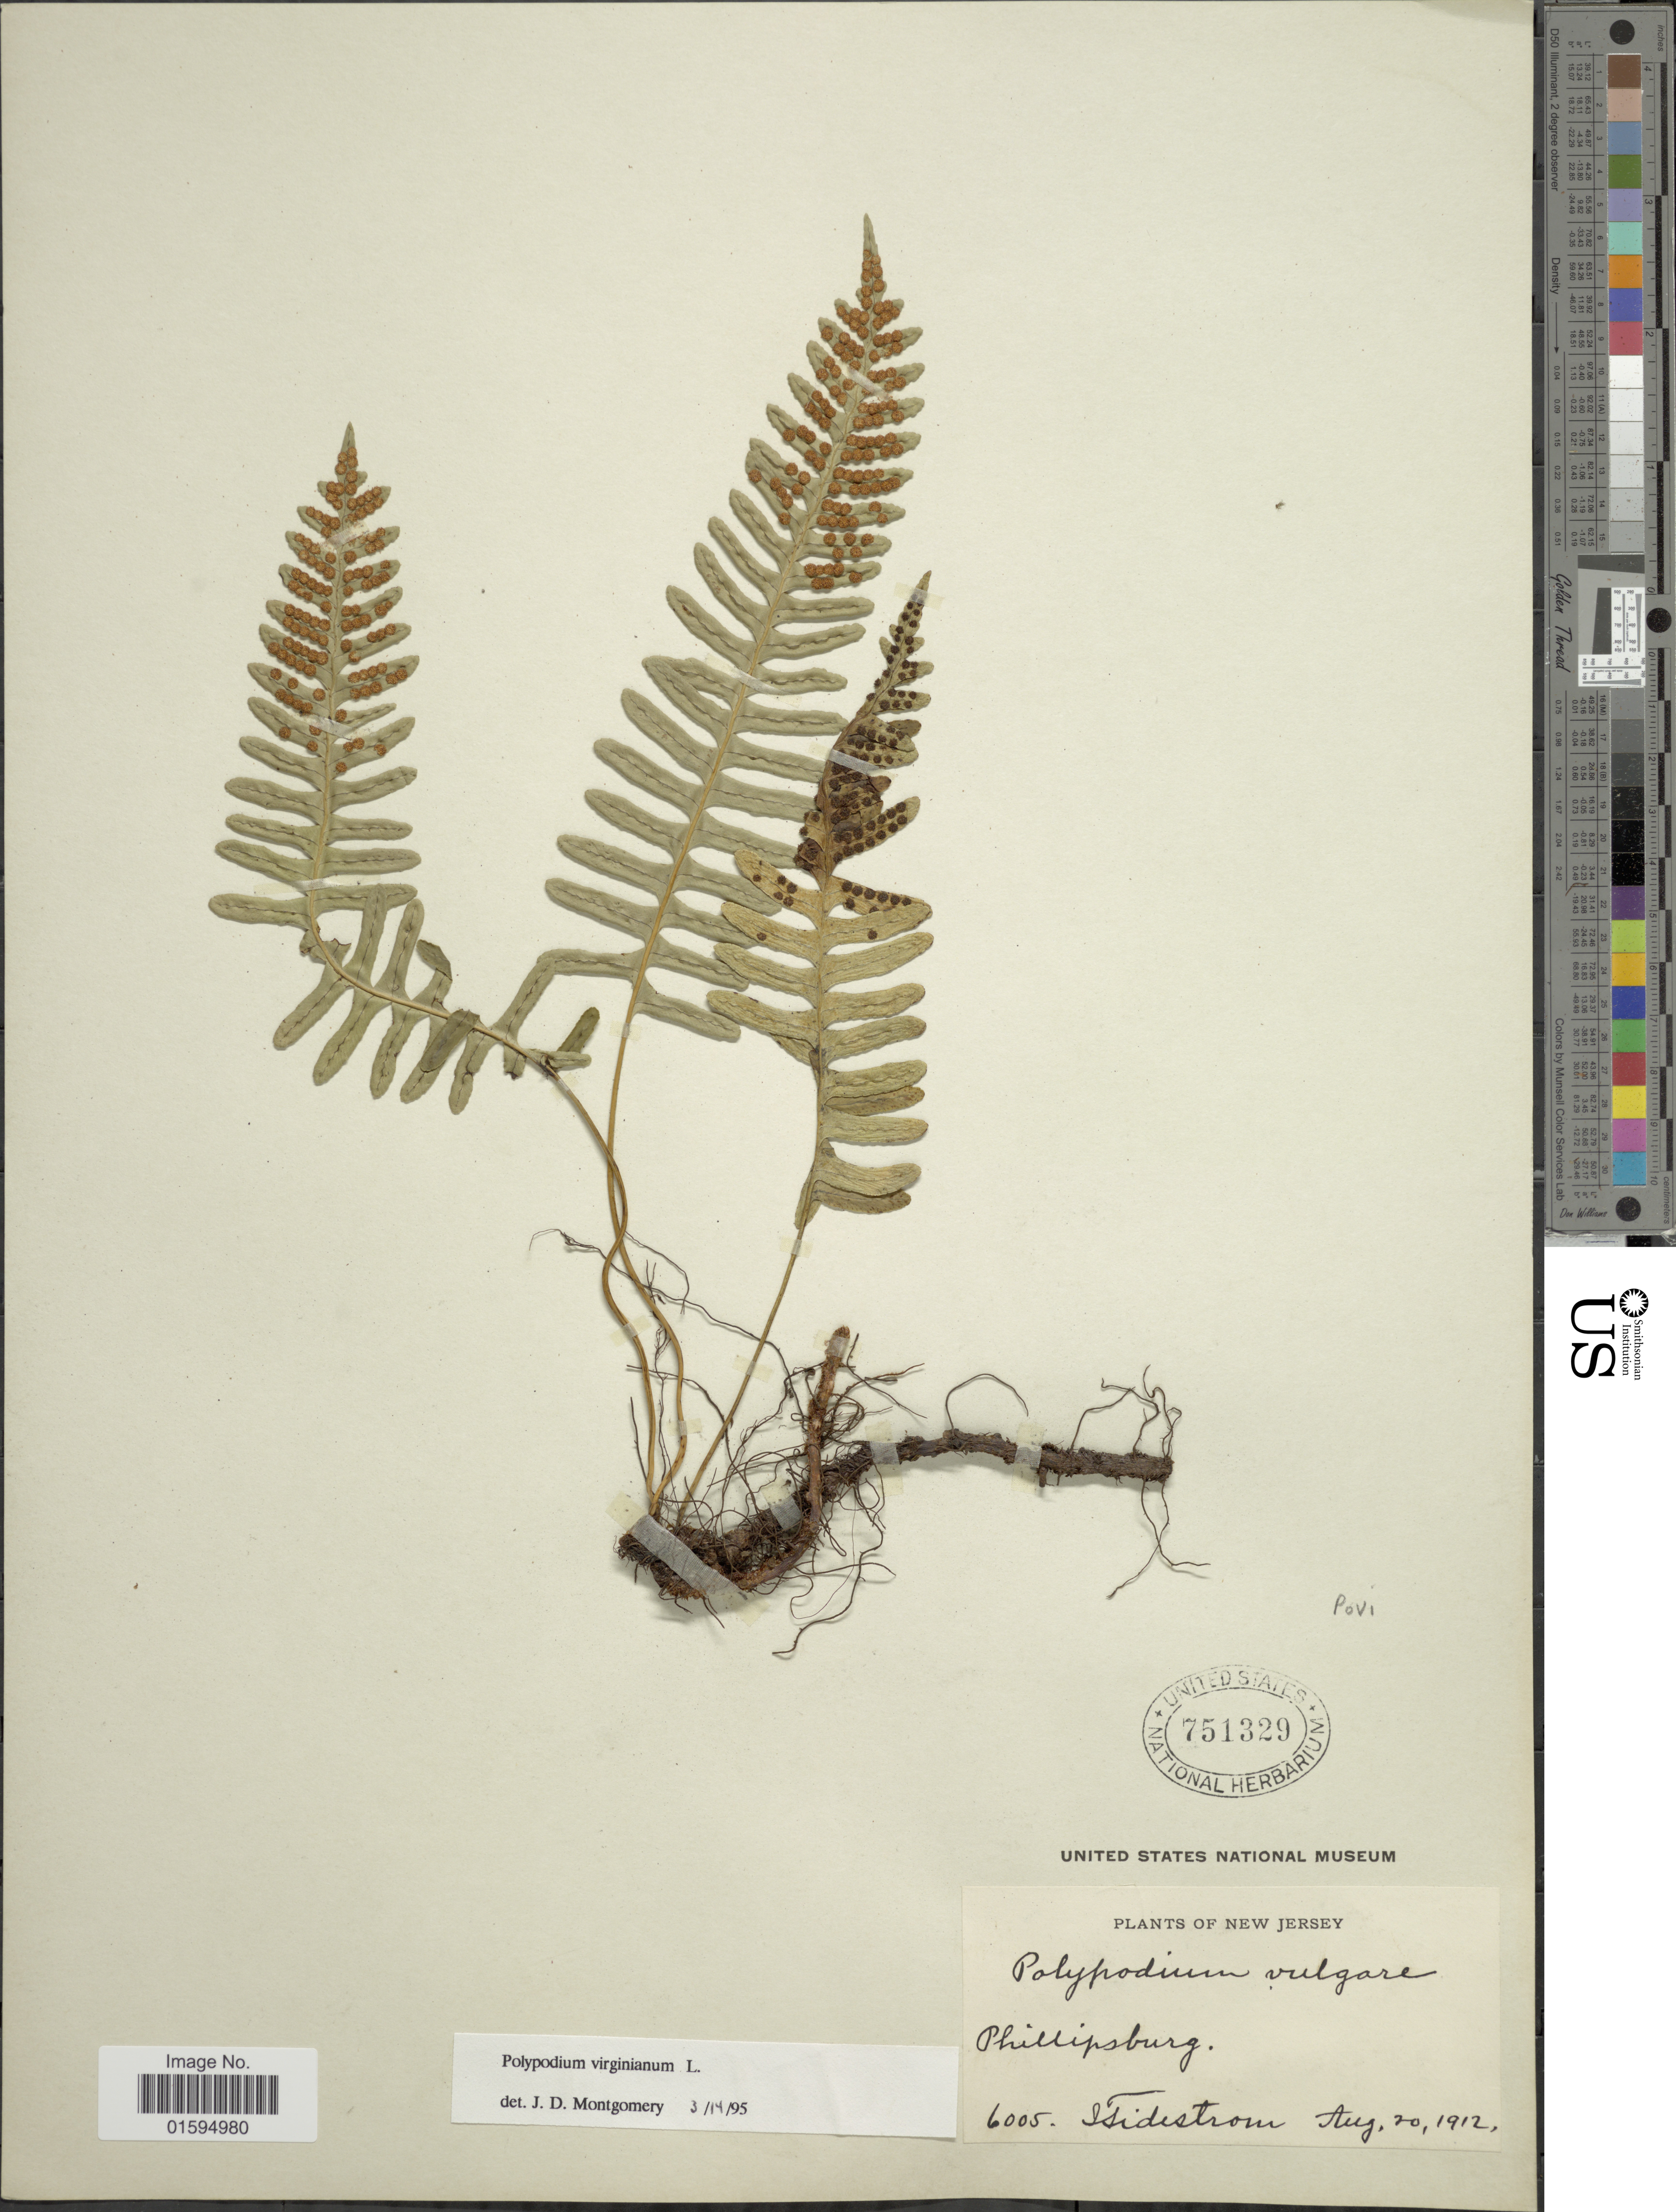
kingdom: Plantae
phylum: Tracheophyta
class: Polypodiopsida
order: Polypodiales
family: Polypodiaceae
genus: Polypodium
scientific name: Polypodium virginianum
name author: L.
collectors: I. F. Tidestrom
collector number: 6005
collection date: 1912-08-20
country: United States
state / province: New Jersey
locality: Phillipsburg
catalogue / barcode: US 751329